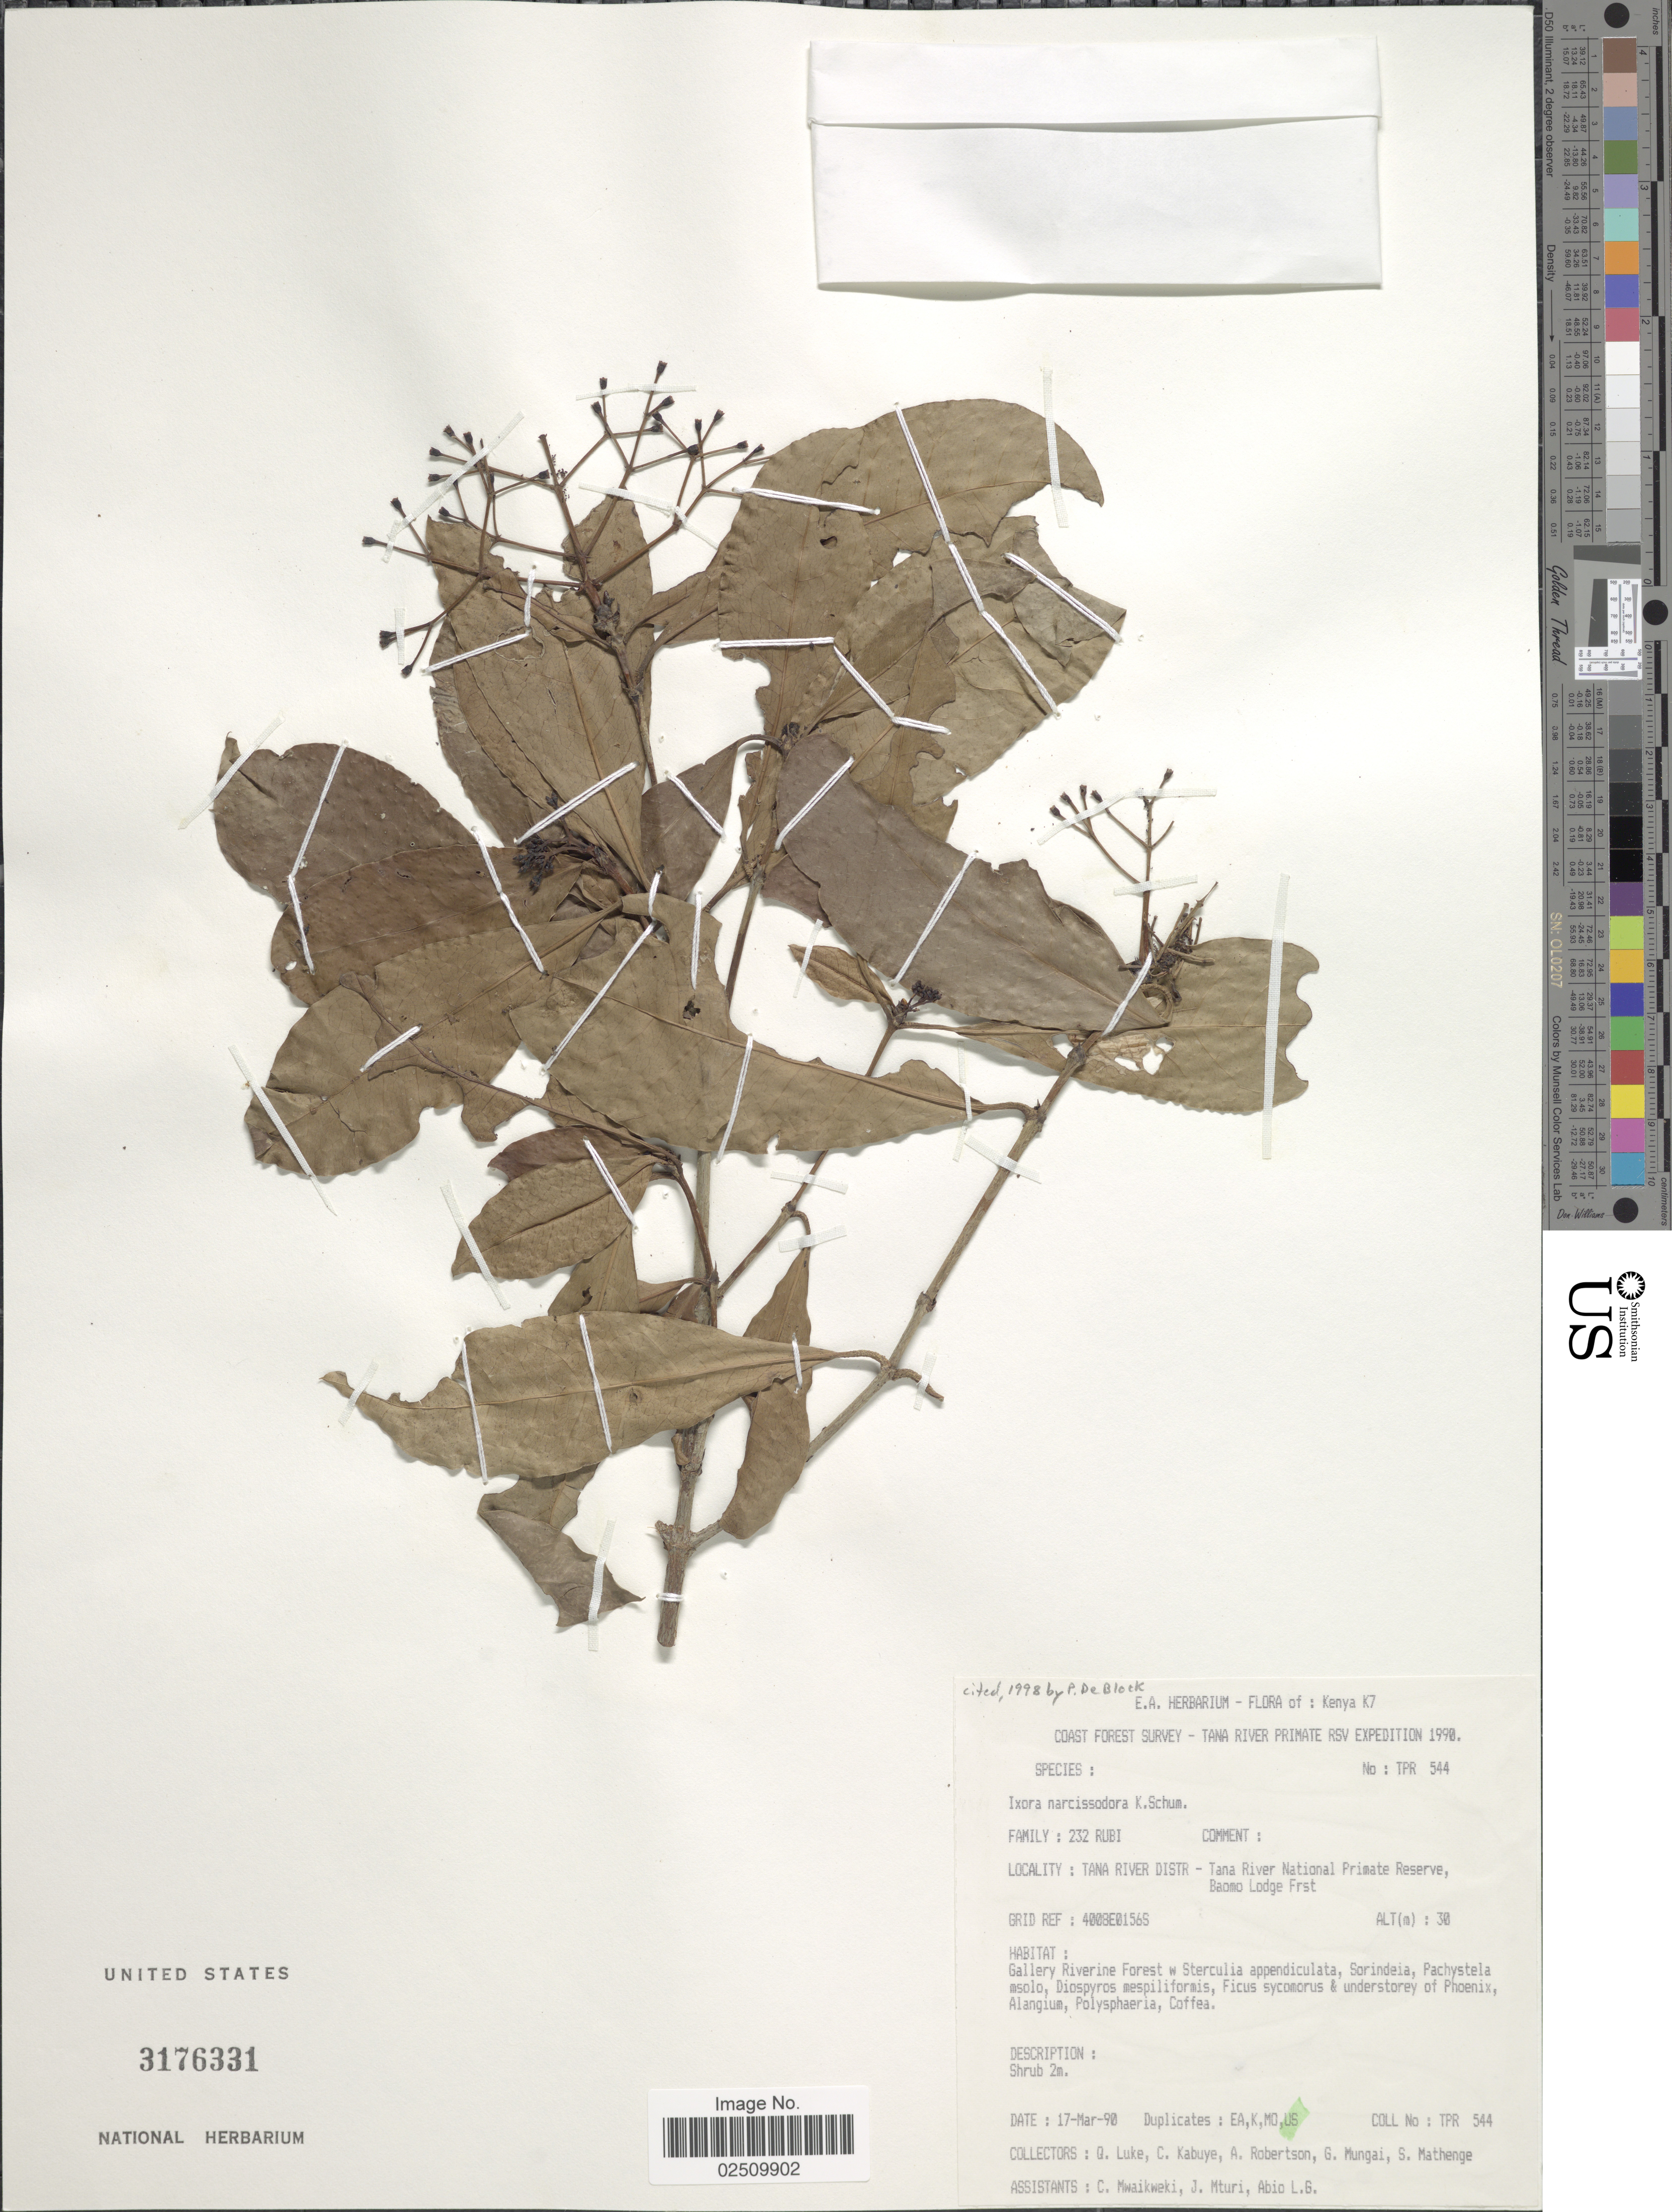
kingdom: Plantae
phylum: Tracheophyta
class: Magnoliopsida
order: Gentianales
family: Rubiaceae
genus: Ixora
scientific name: Ixora narcissodora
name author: K. Schum.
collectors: Q. Luke, C. Kabuye, A. Robertson, G. Mungai & et al.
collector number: TPR544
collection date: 1990-03-17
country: Kenya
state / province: Tana River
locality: Kenya K7. Coast Forest. Tana River Distr - Tana River National Primate Reserve, Baomo Lodge Frst.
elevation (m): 30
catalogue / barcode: US 3176331